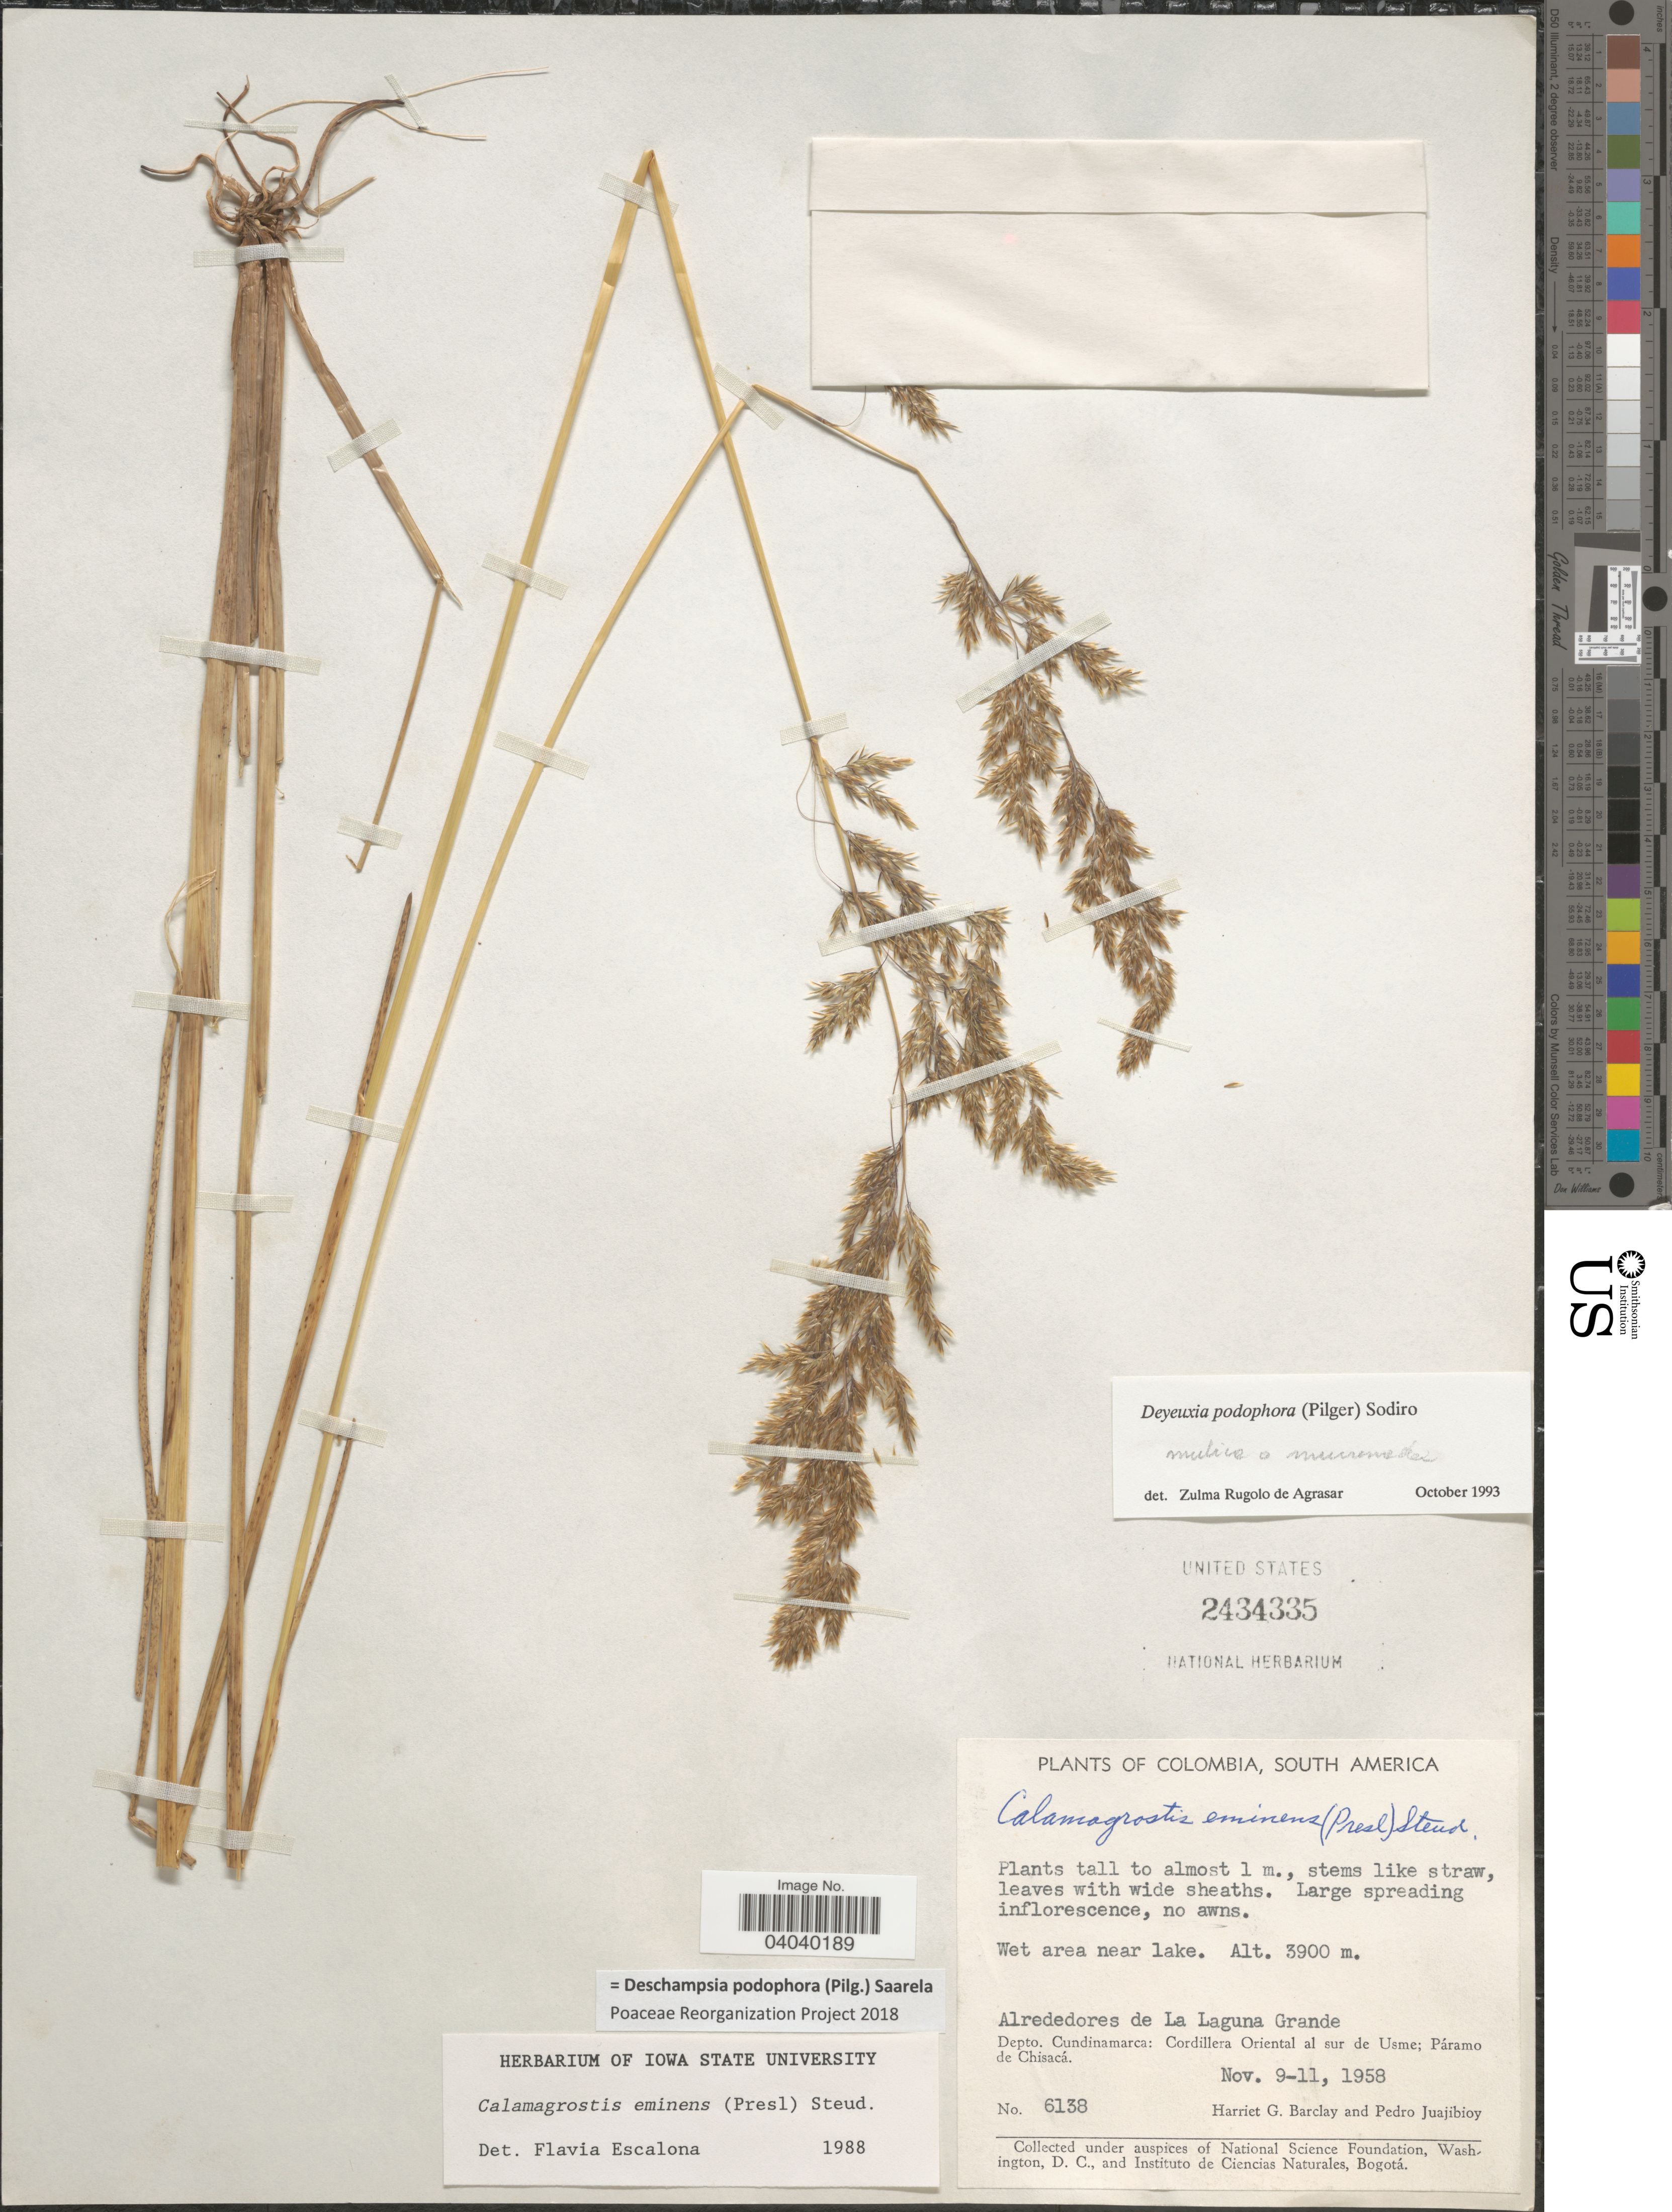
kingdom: Plantae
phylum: Tracheophyta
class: Liliopsida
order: Poales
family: Poaceae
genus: Deschampsia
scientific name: Deschampsia podophora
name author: (Pilg.) Saarela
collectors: H. G. Barclay & P. Juajibioy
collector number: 6138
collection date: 1958-11-09/1958-11-11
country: Colombia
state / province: Cundinamarca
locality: Wet area near lake. Alrededores de La Laguna Grande. Depto. Cundinamarca: Cordillera Oriental al sur de Usme; Páramo de Chisacá.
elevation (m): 3900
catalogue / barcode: US 2434335